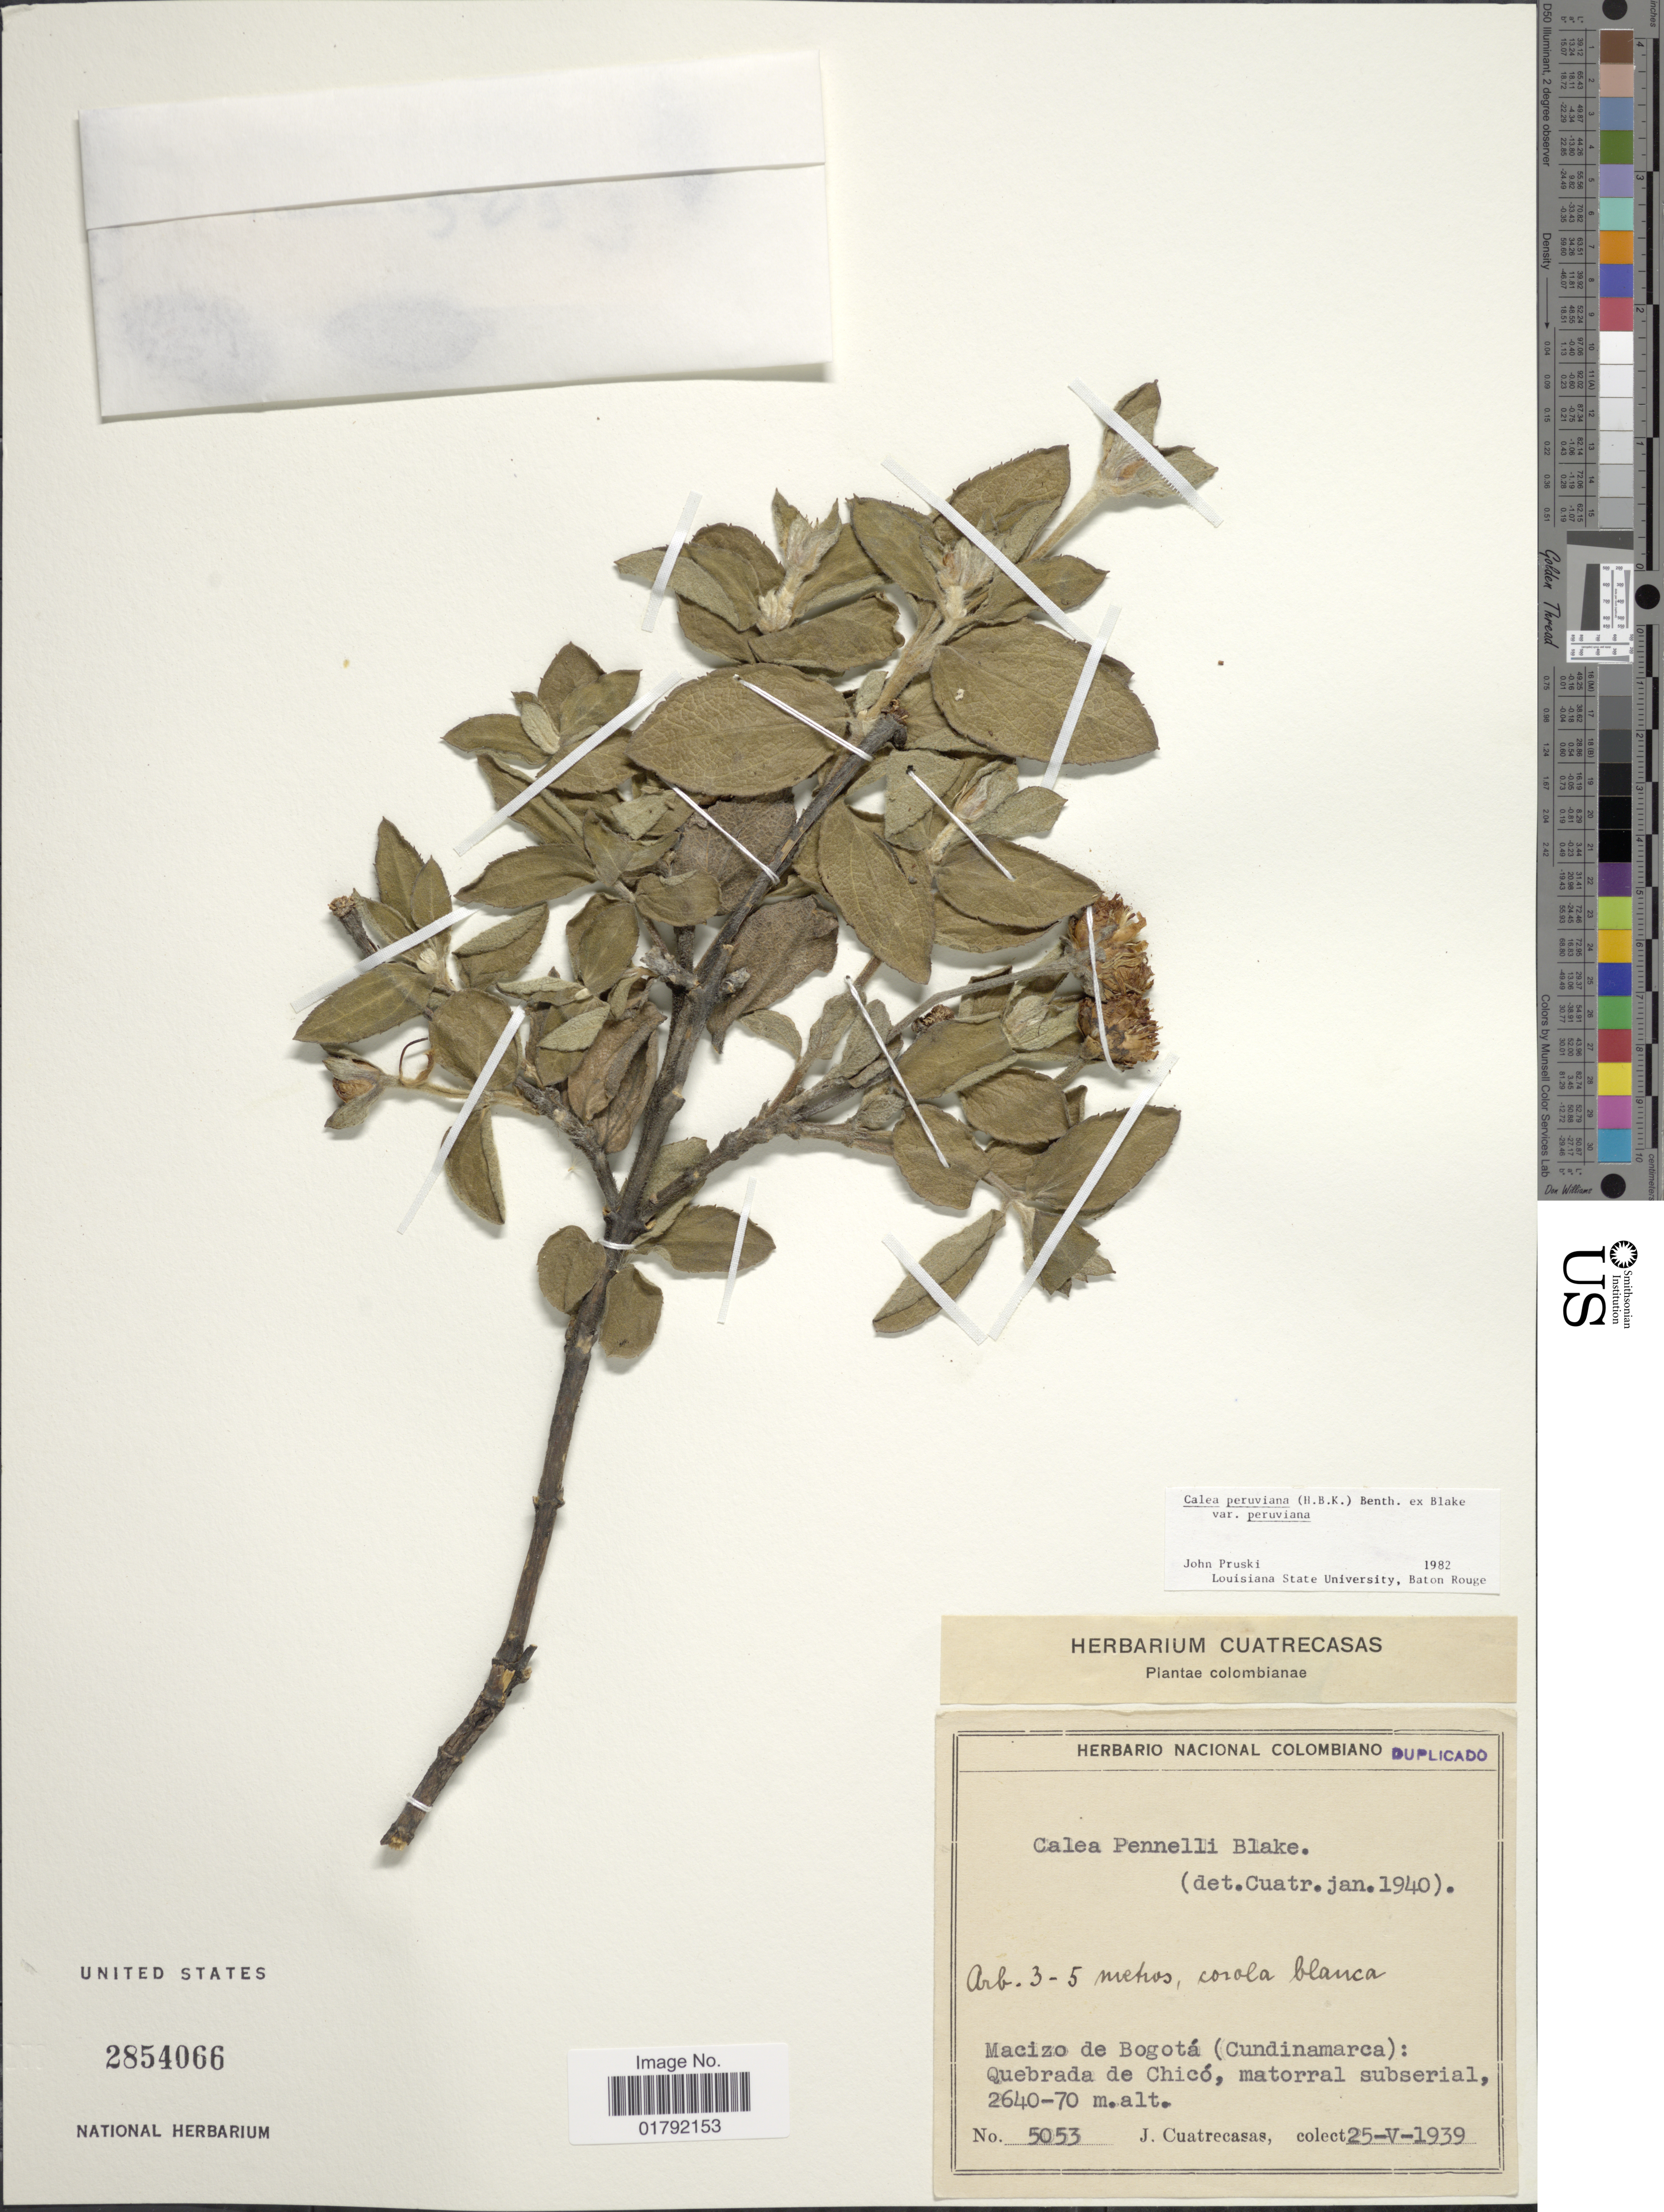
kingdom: Plantae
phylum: Tracheophyta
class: Magnoliopsida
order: Asterales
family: Asteraceae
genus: Calea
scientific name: Calea peruviana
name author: (Kunth) Benth.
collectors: J. Cuatrecasas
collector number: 5053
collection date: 1939-05-25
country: Colombia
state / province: Cundinamarca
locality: Macizo de Bogotá (Cundinamarca): Quebrada de Chico, matorral subserial.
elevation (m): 2640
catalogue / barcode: US 2854066